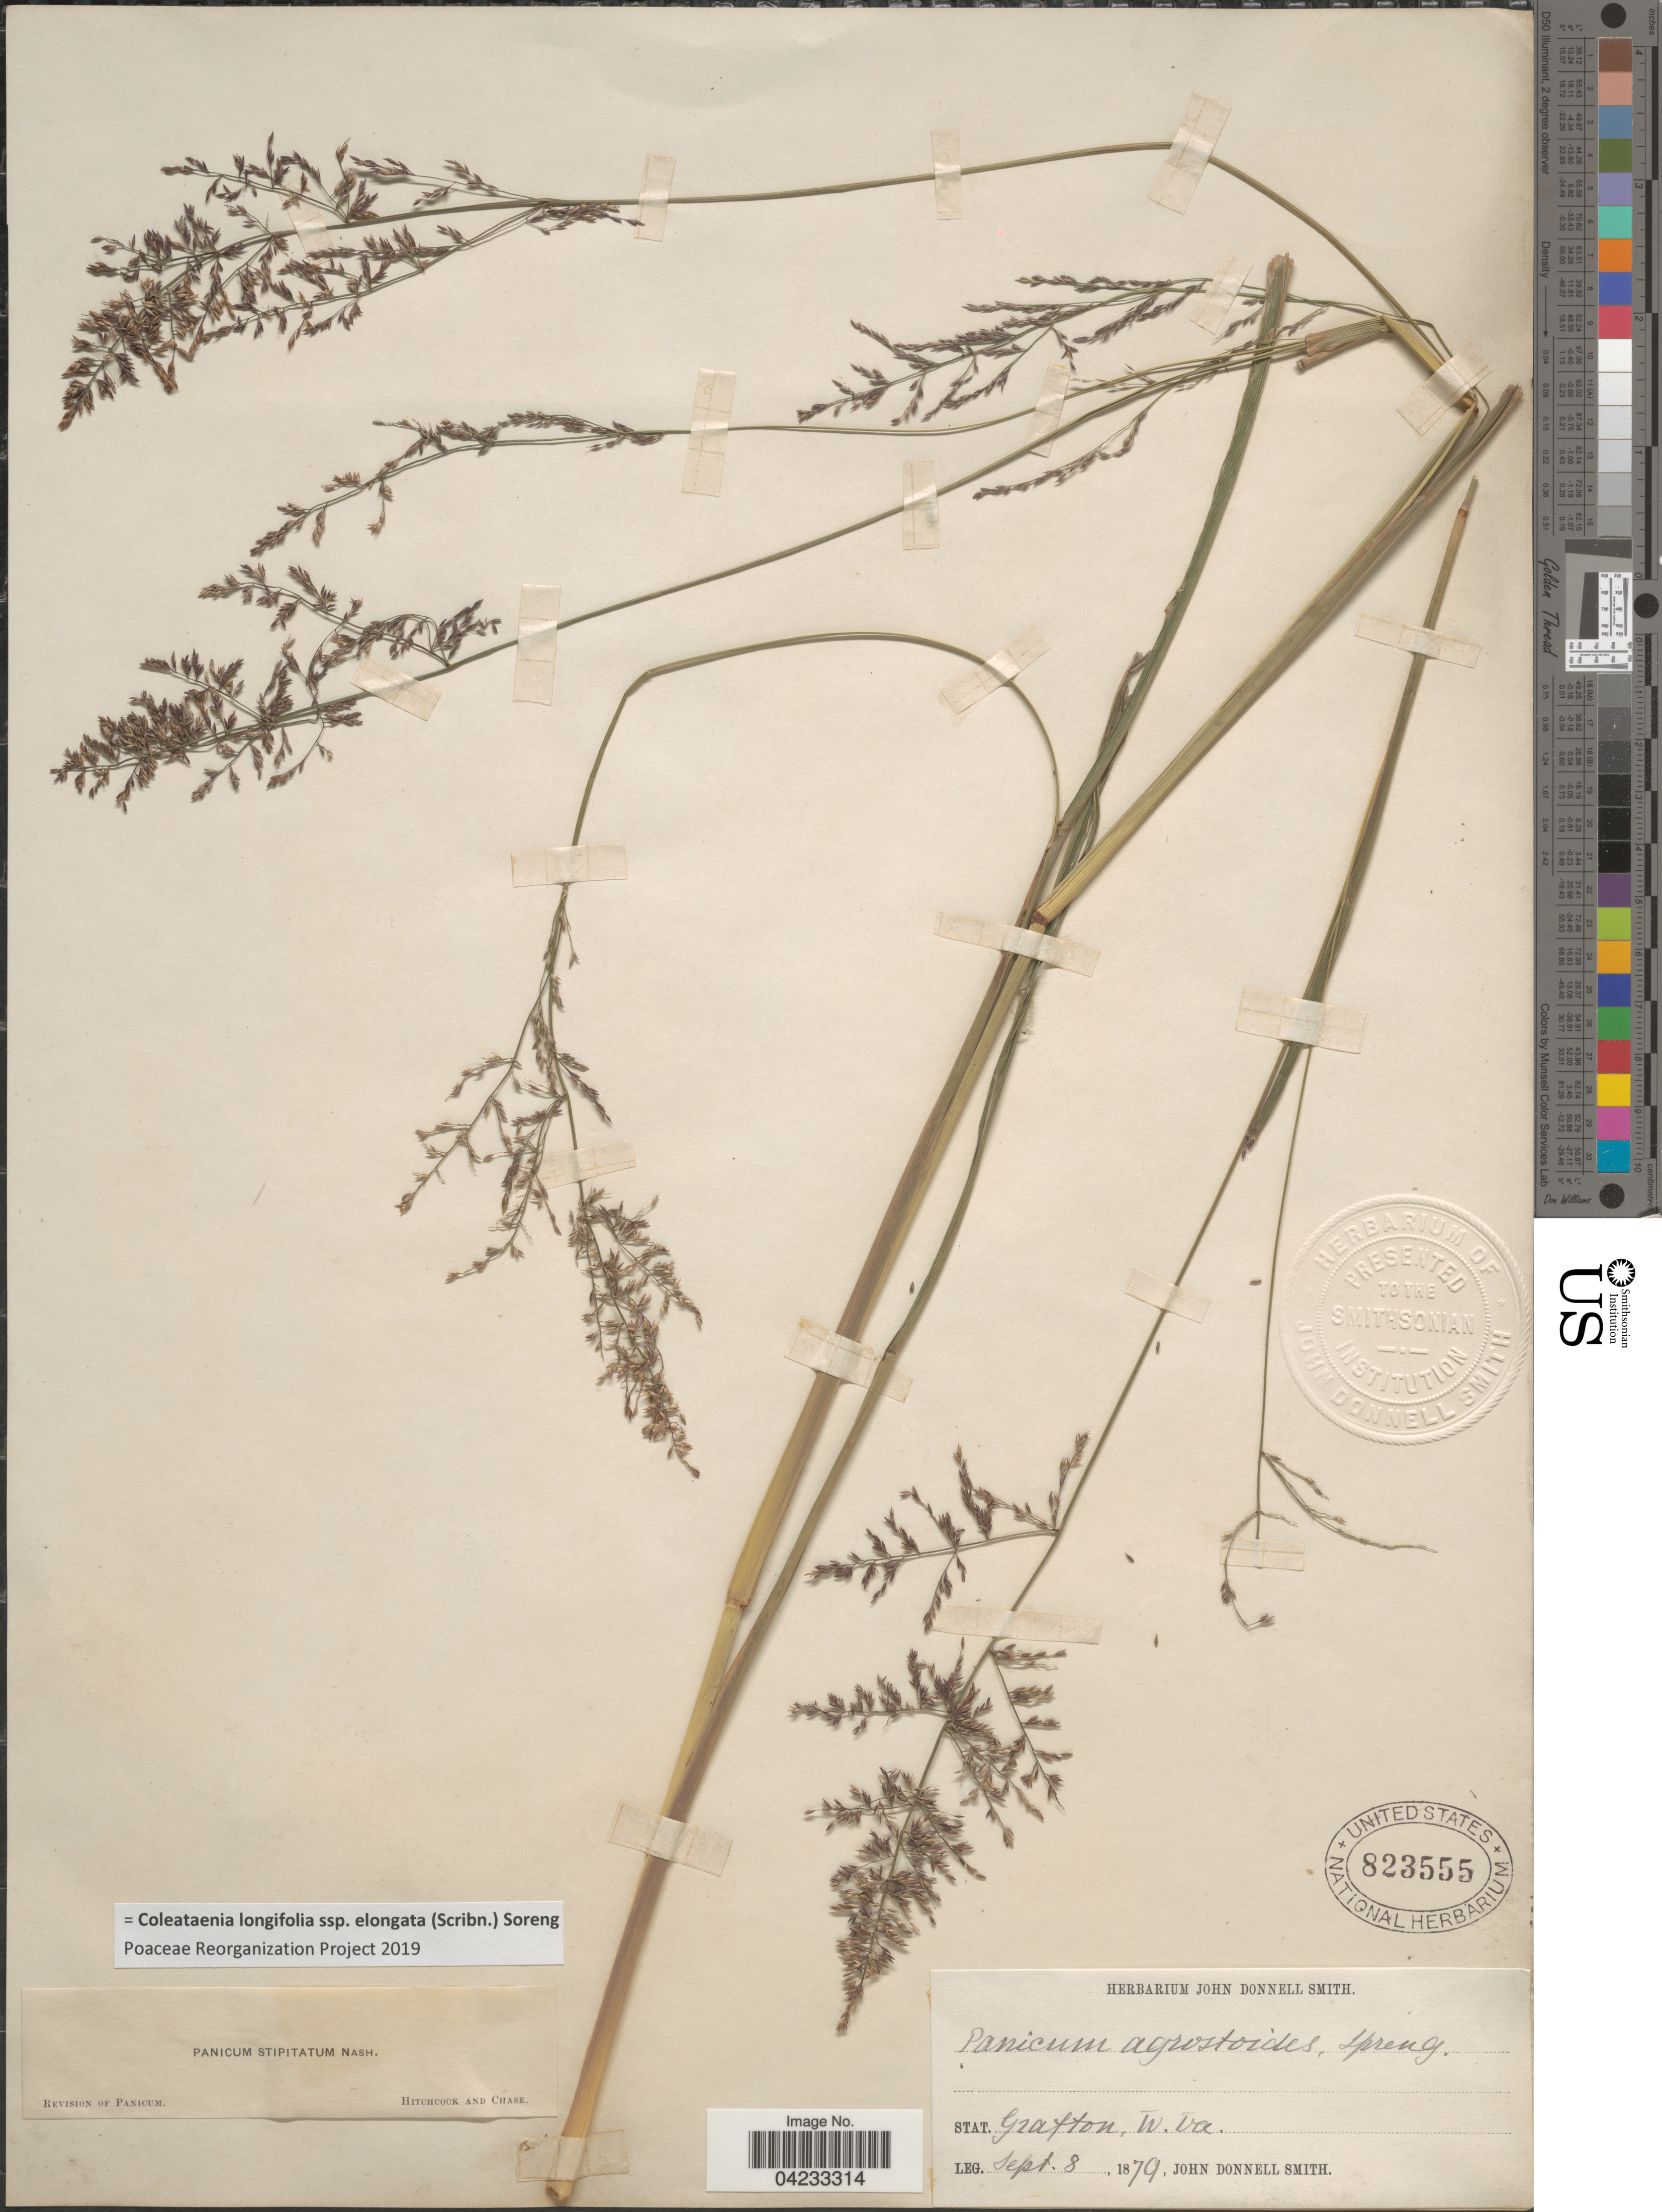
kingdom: Plantae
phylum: Tracheophyta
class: Liliopsida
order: Poales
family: Poaceae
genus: Coleataenia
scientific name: Coleataenia longifolia subsp. elongata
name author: (Scribn.) Soreng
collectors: J. Donnell Smith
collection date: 1879-09-08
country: United States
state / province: West Virginia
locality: Stat. Gratton.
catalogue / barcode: US 823555